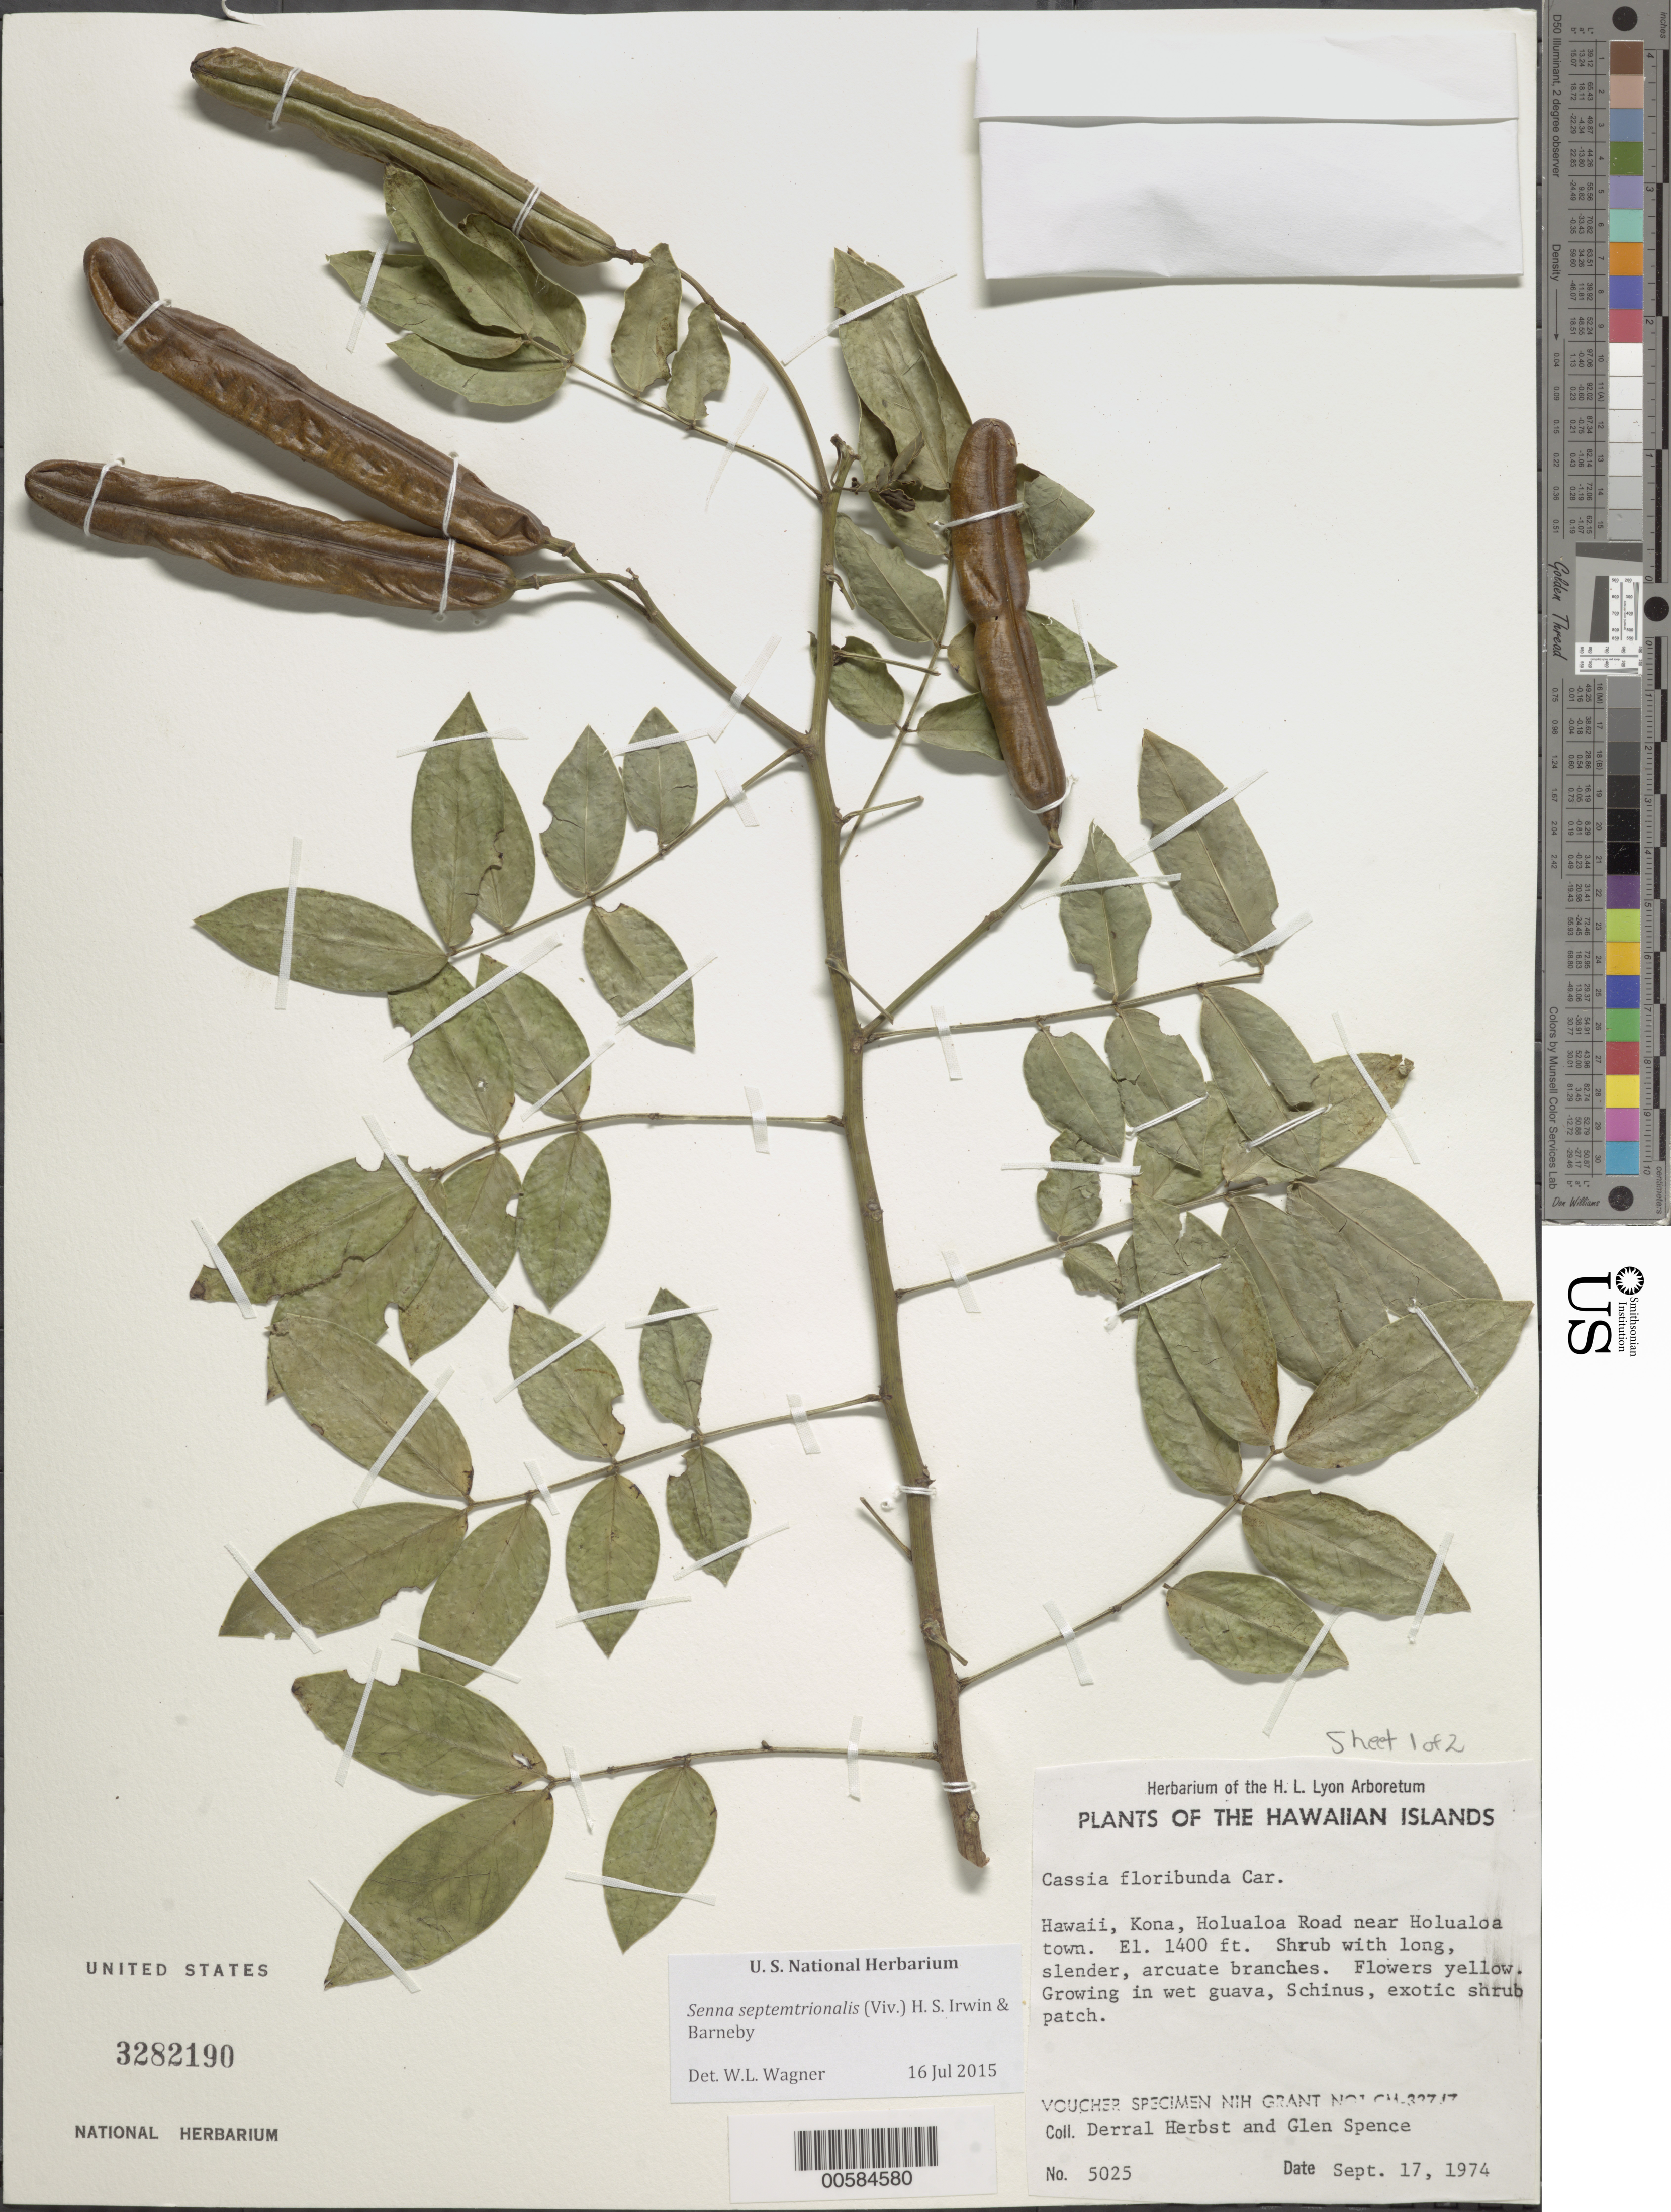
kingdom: Plantae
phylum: Tracheophyta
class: Magnoliopsida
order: Fabales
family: Fabaceae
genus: Senna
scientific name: Senna septemtrionalis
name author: (Viv.) H.S. Irwin & Barneby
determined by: Wagner, W. L., (BOT), Smithsonian Institution - National Museum of Natural History (UNITED STATES)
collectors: D. R. Herbst & G. Spence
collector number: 5025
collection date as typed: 17 Sep 1974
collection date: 1974-09-17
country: United States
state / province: Hawaii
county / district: Hawaii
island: Hawaii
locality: Kona, Holualoa Rd near Holualoa town.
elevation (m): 427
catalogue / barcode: US 3282190